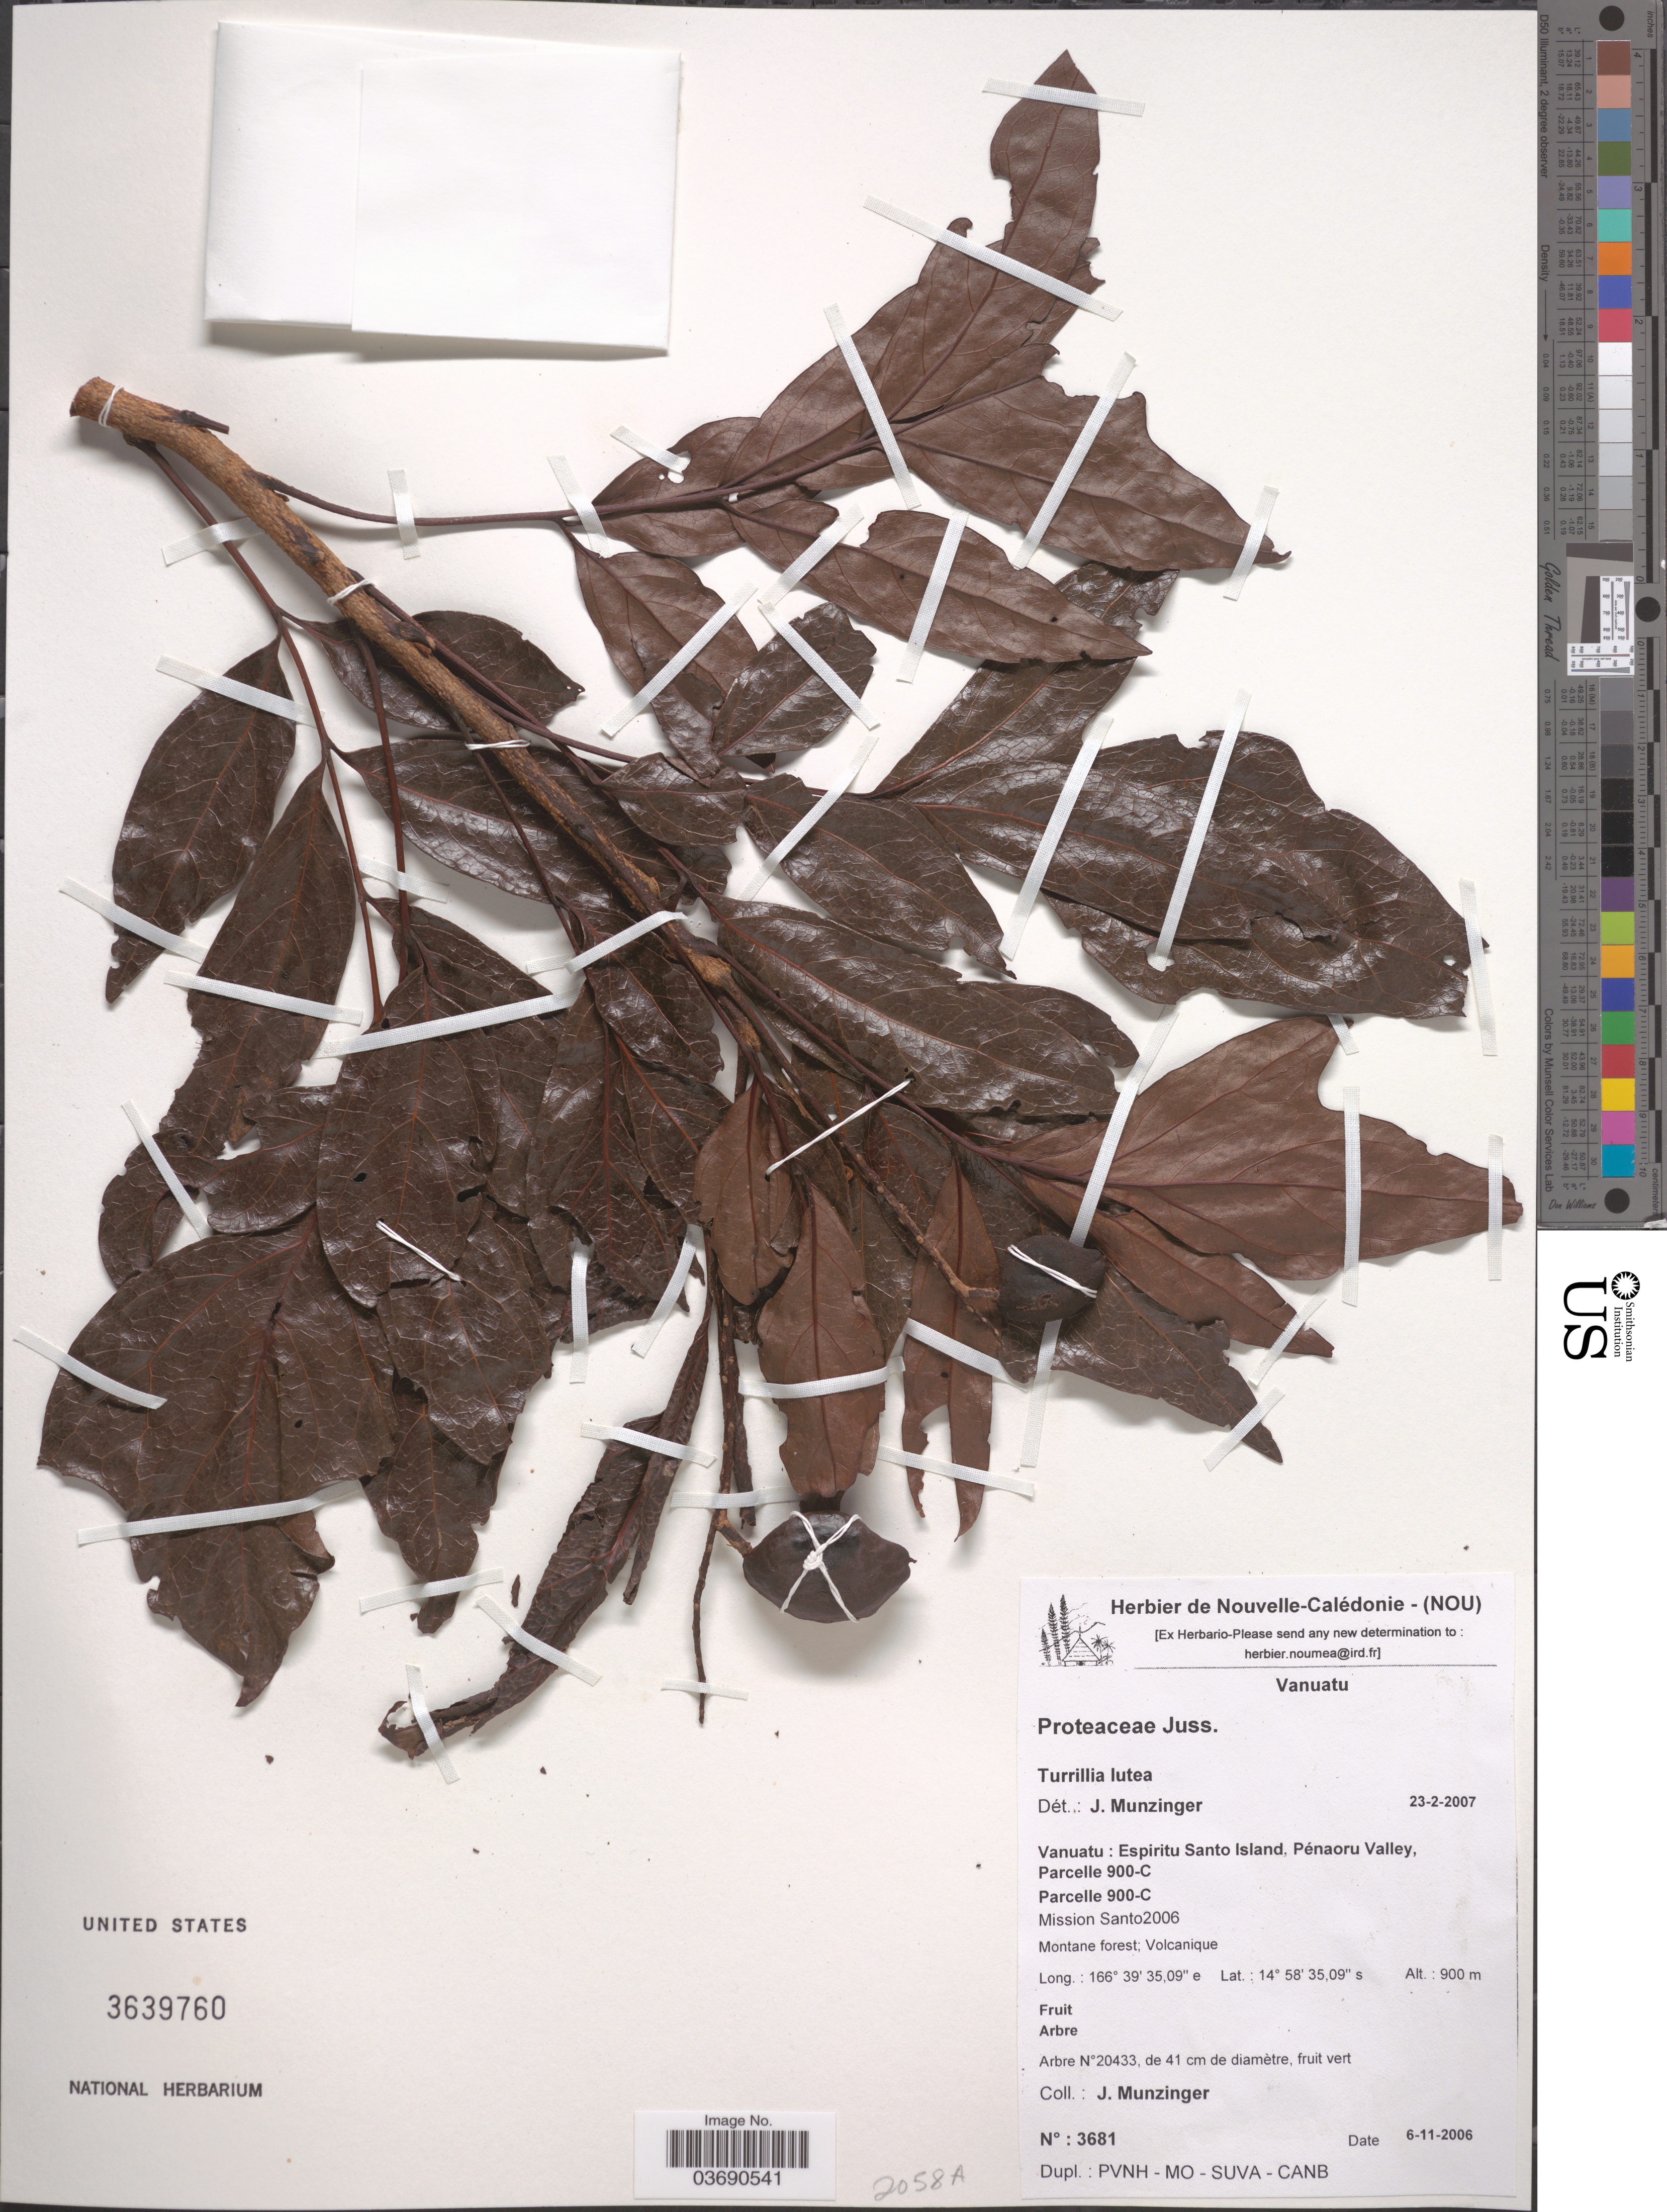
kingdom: Plantae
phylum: Tracheophyta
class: Magnoliopsida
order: Proteales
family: Proteaceae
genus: Turrillia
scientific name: Turrillia lutea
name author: (Guillaumin) A.C. Sm.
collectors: J. K. Munzinger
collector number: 3681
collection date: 2006-11-06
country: Vanuatu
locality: Espiritu Santo Island, Pénaoru Valley.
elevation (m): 900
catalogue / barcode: US 3639760